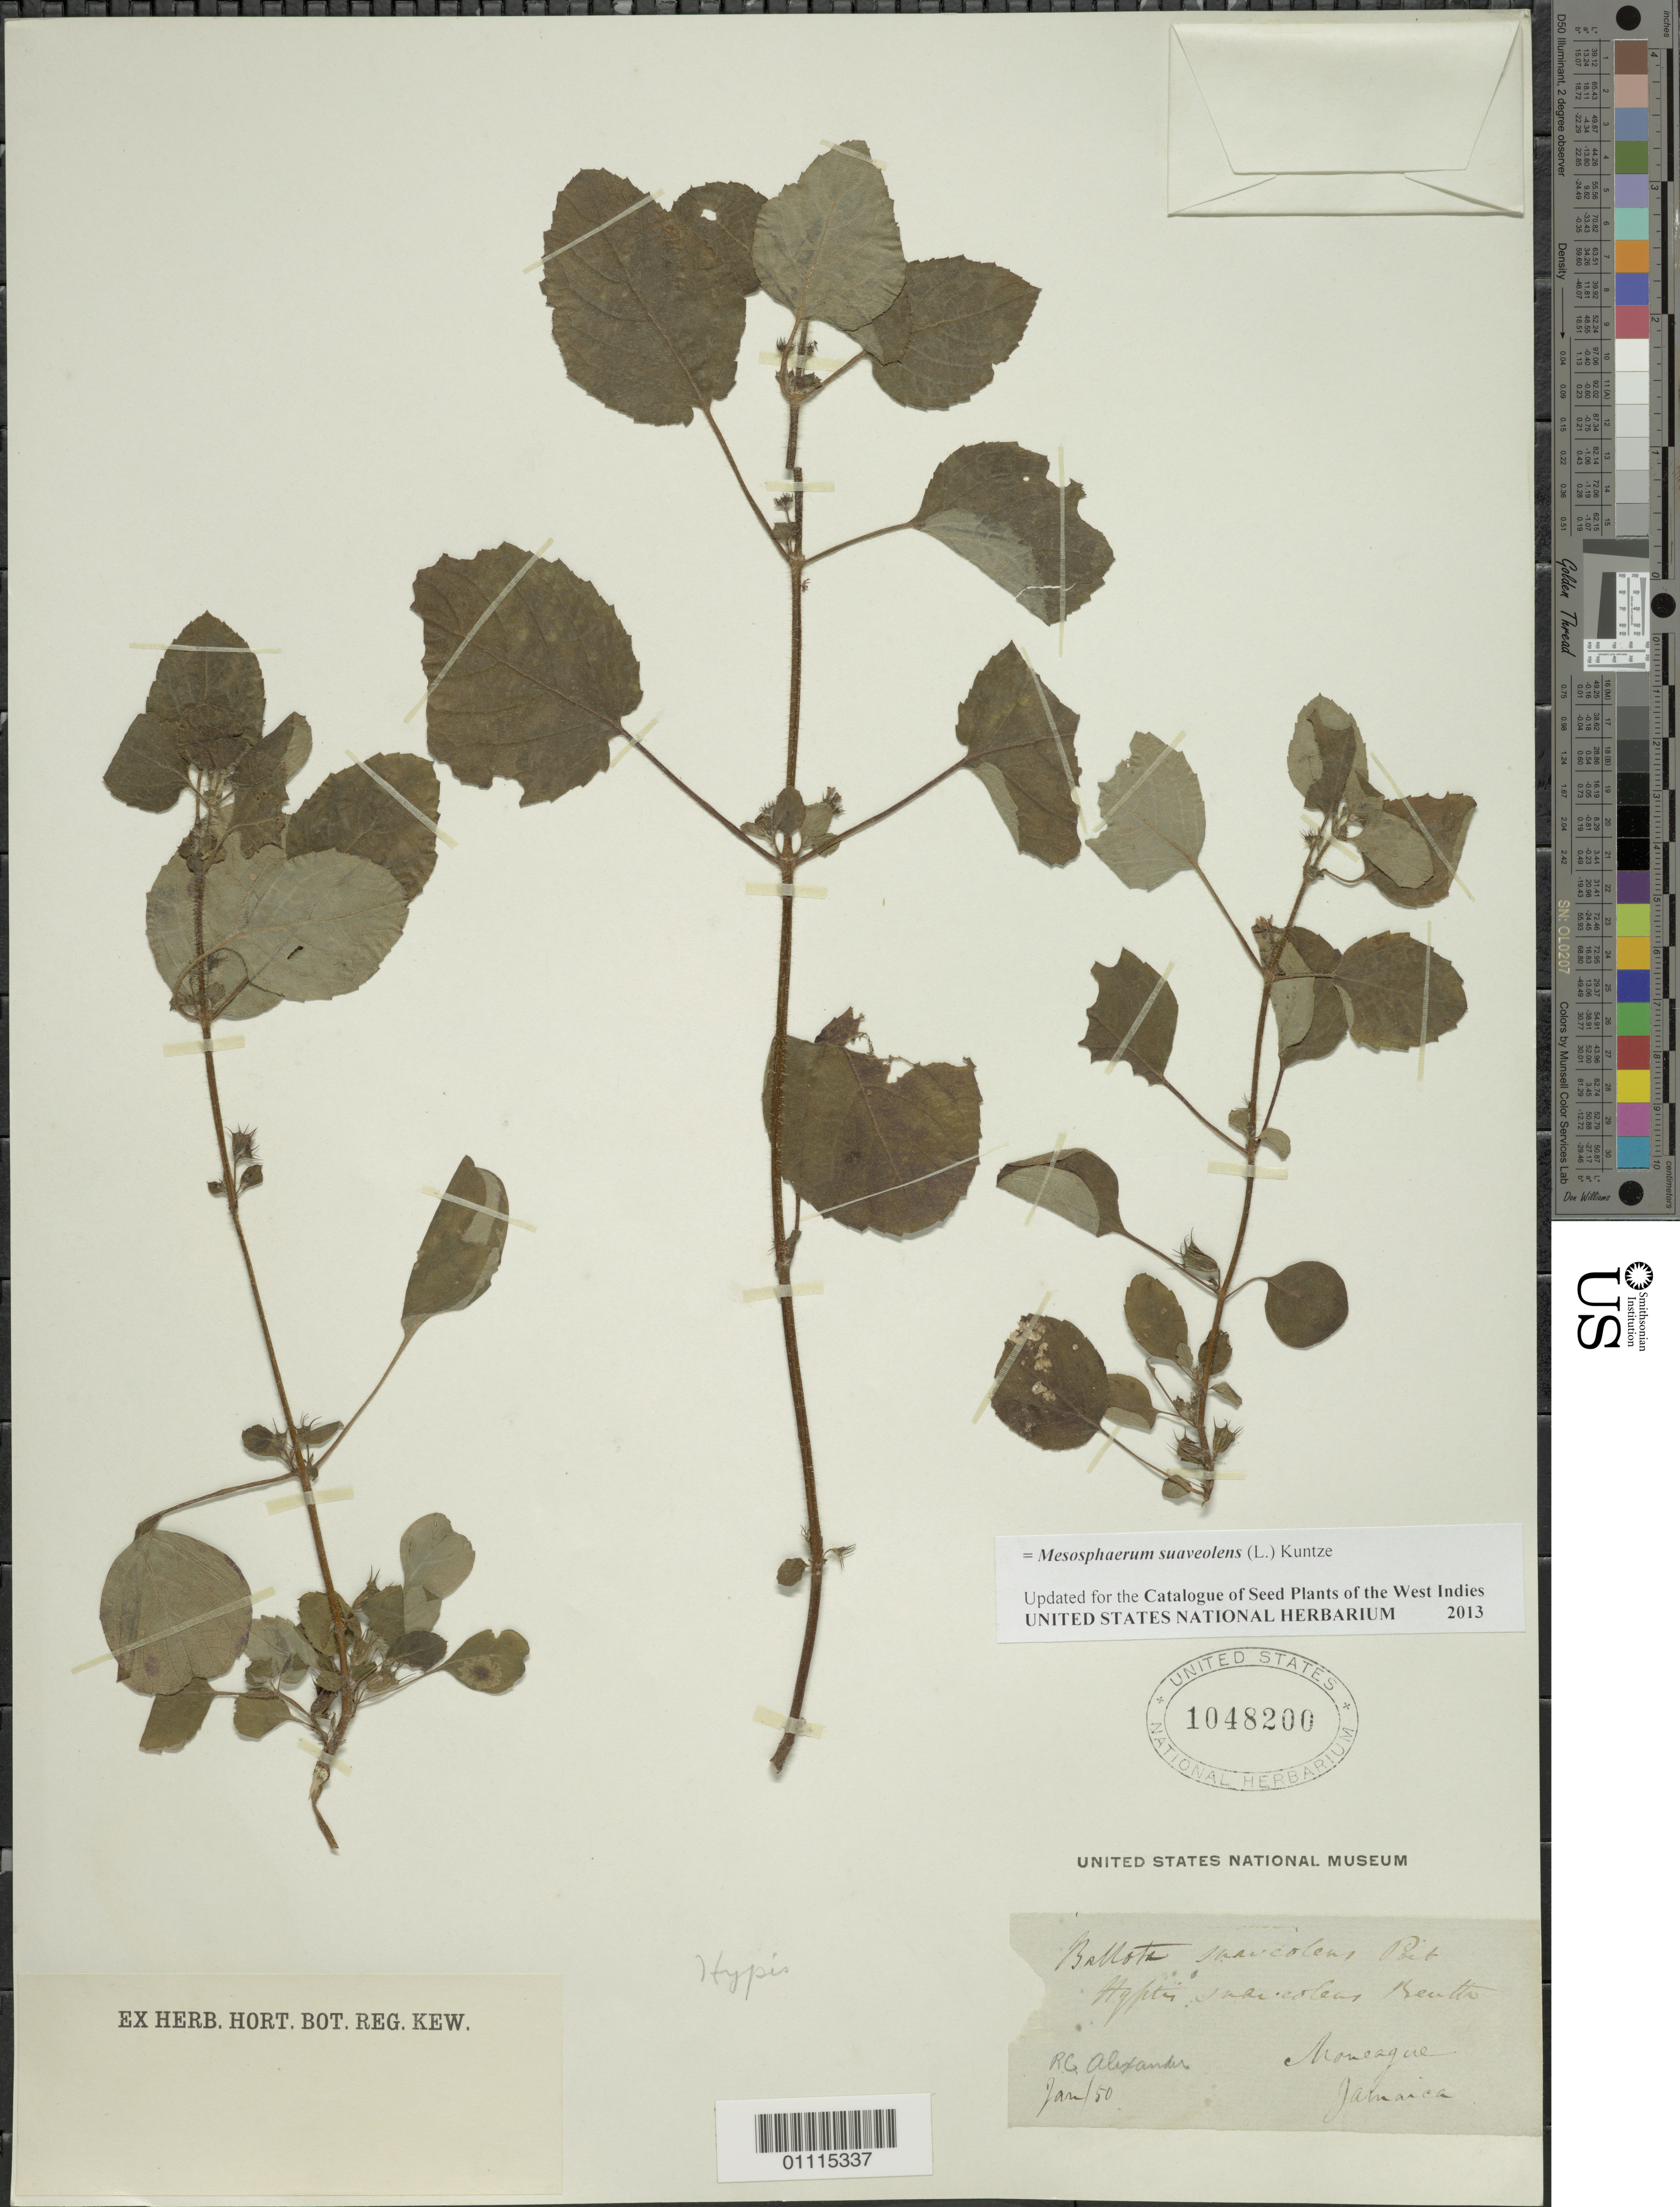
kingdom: Plantae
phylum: Tracheophyta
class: Magnoliopsida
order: Lamiales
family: Lamiaceae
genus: Mesosphaerum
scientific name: Mesosphaerum suaveolens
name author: (L.) Kuntze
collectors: R. C. Alexander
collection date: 1850-01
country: Jamaica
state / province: Saint Ann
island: Greater Antilles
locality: Moneague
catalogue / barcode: US 1048200